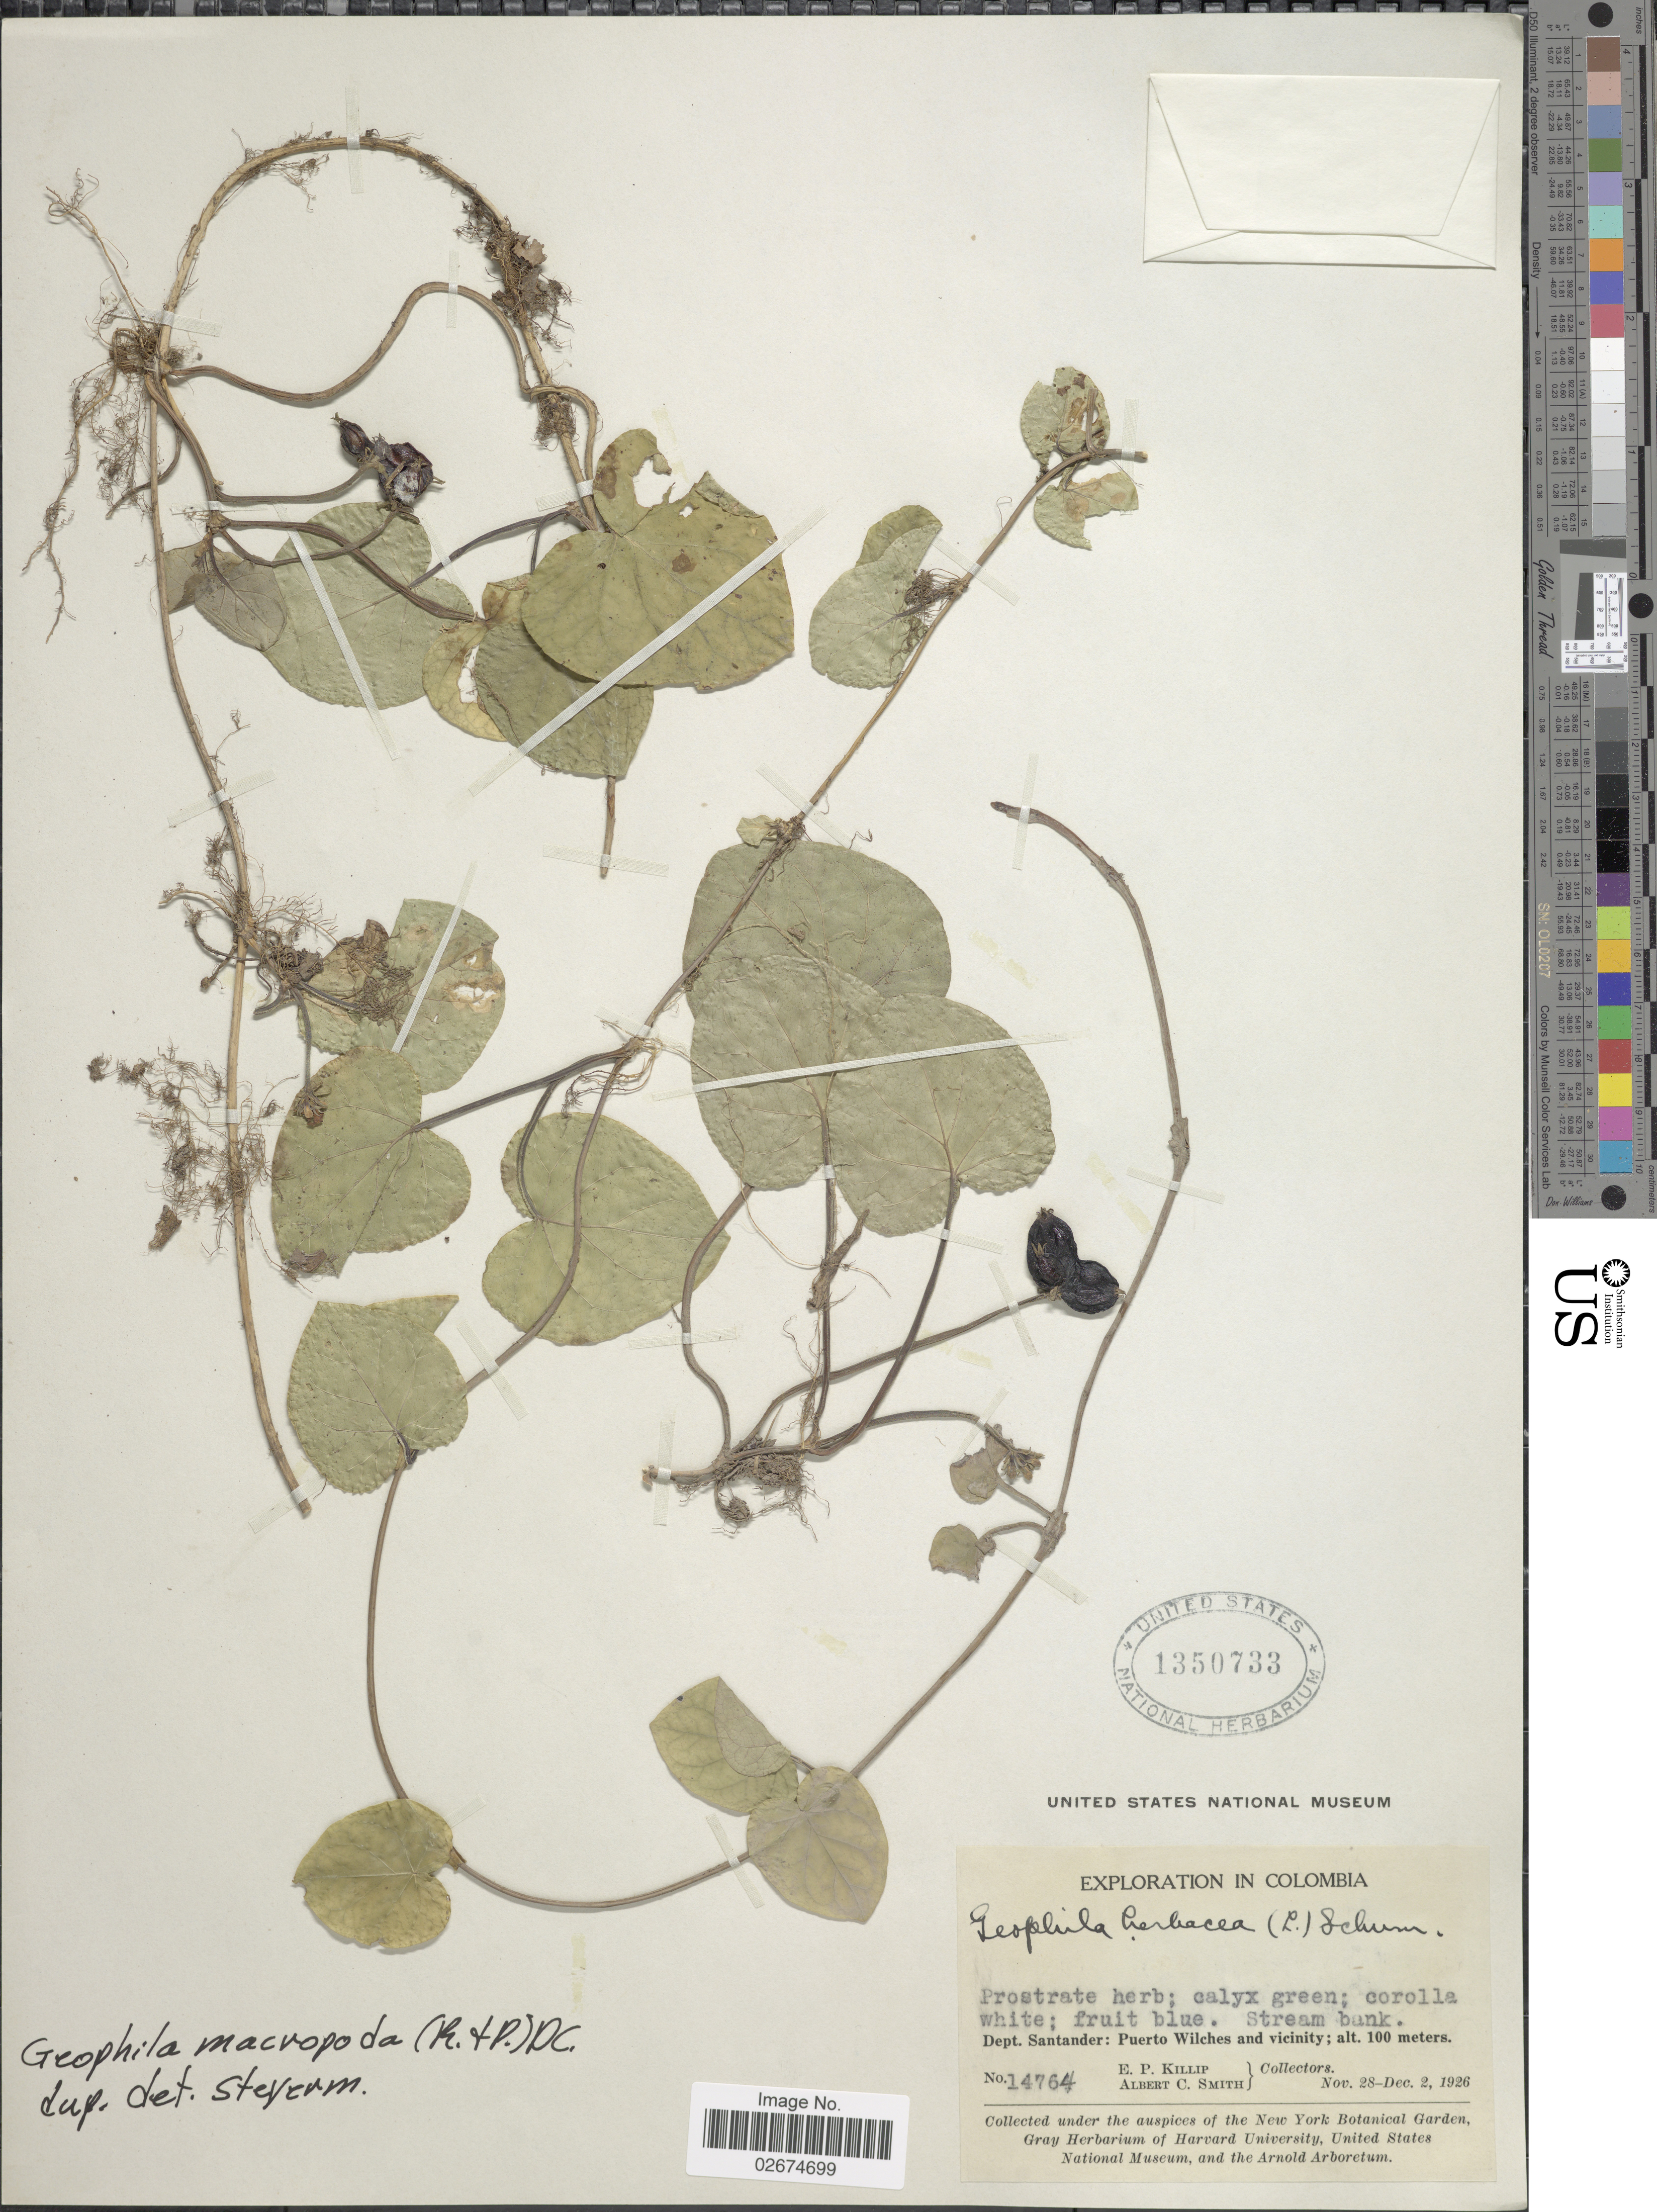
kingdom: Plantae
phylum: Tracheophyta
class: Magnoliopsida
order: Gentianales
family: Rubiaceae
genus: Geophila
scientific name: Geophila macropoda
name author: (Ruiz & Pav.) DC.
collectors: E. P. Killip & A. C. Smith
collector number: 14764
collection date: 1926-11-28/1926-12-02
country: Colombia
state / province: Santander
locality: Dept. Santander: Puerto Wilches and vicinity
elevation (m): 100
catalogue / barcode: US 1350733